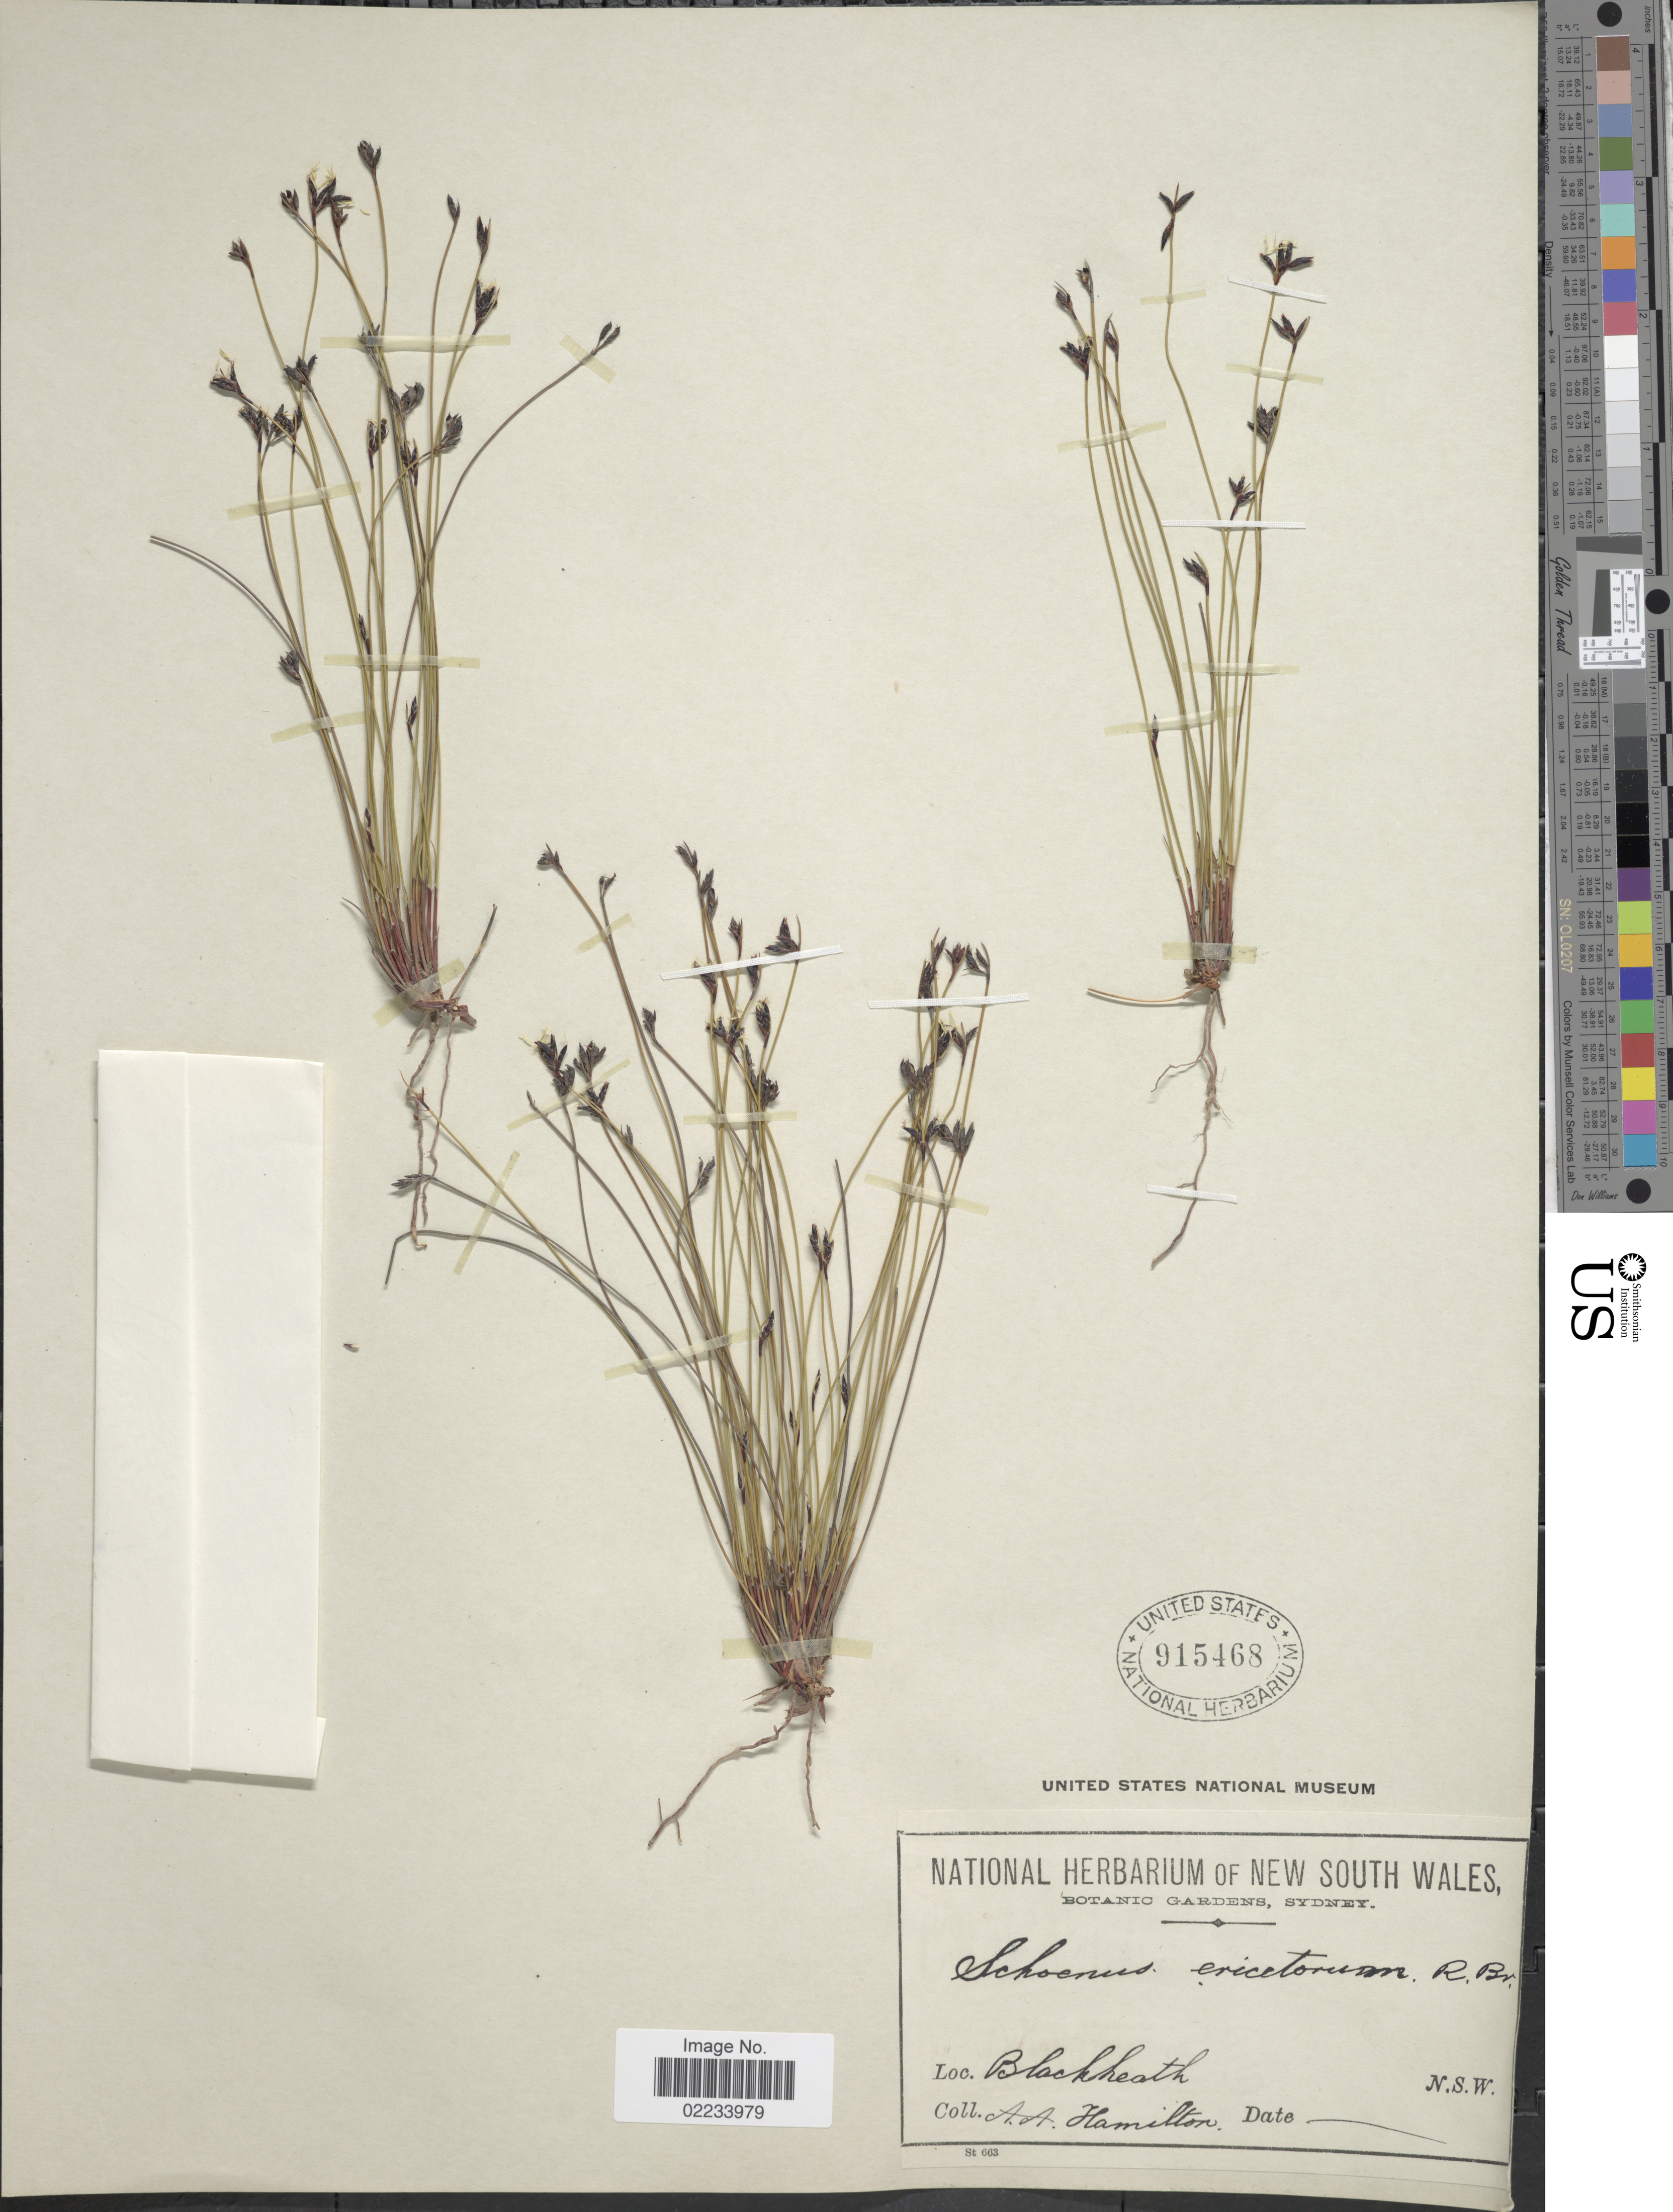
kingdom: Plantae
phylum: Tracheophyta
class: Liliopsida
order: Poales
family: Cyperaceae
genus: Schoenus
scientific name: Schoenus ericetorum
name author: R. Br.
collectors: A. A. Hamilton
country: Australia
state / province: New South Wales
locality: Blackheath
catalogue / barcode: US 915468